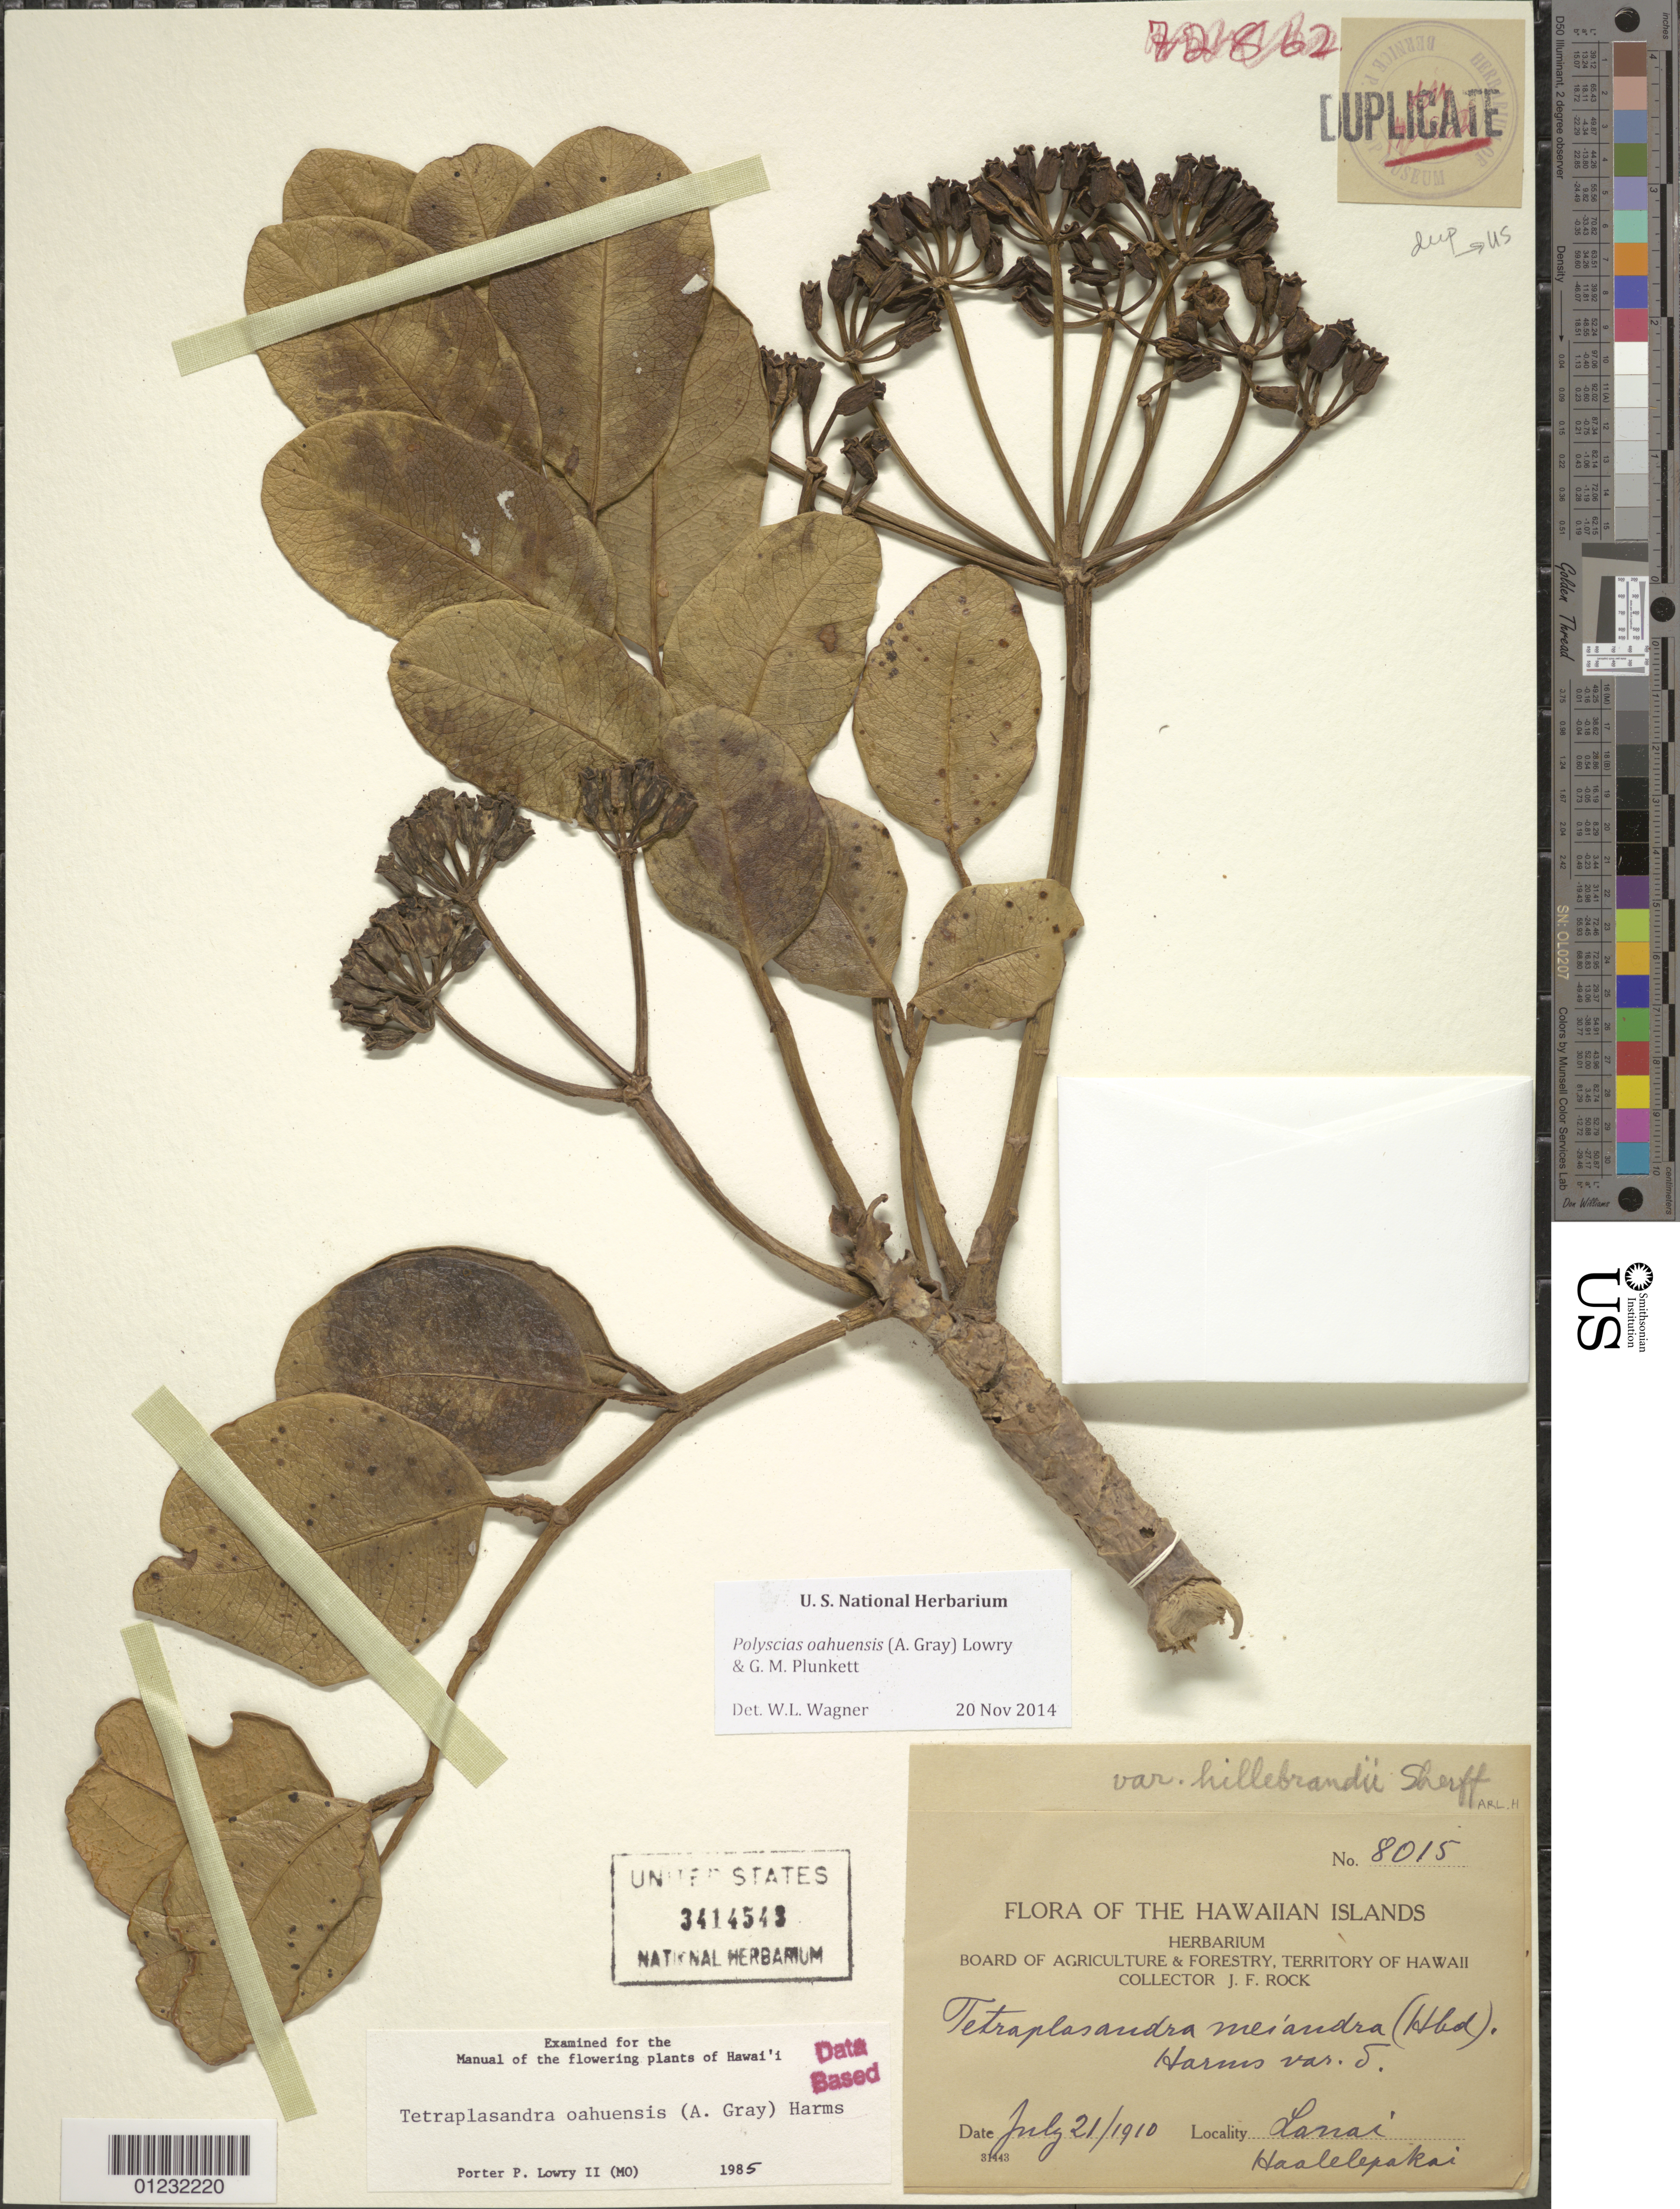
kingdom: Plantae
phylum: Tracheophyta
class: Magnoliopsida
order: Apiales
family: Araliaceae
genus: Polyscias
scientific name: Polyscias oahuensis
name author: (A. Gray) Lowry & G. M. Plunkett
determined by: Wagner, W. L., (BOT), Smithsonian Institution - National Museum of Natural History (UNITED STATES)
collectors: J. F. Rock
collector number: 8015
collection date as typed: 21 Jul 1910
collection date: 1910-07-21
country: United States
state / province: Hawaii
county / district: Maui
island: Lana'i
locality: Haalelepakai.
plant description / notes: Voucher, State contract UCI1998-1 (ESP)-042 field no. Hawaii 259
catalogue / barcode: US 3414543